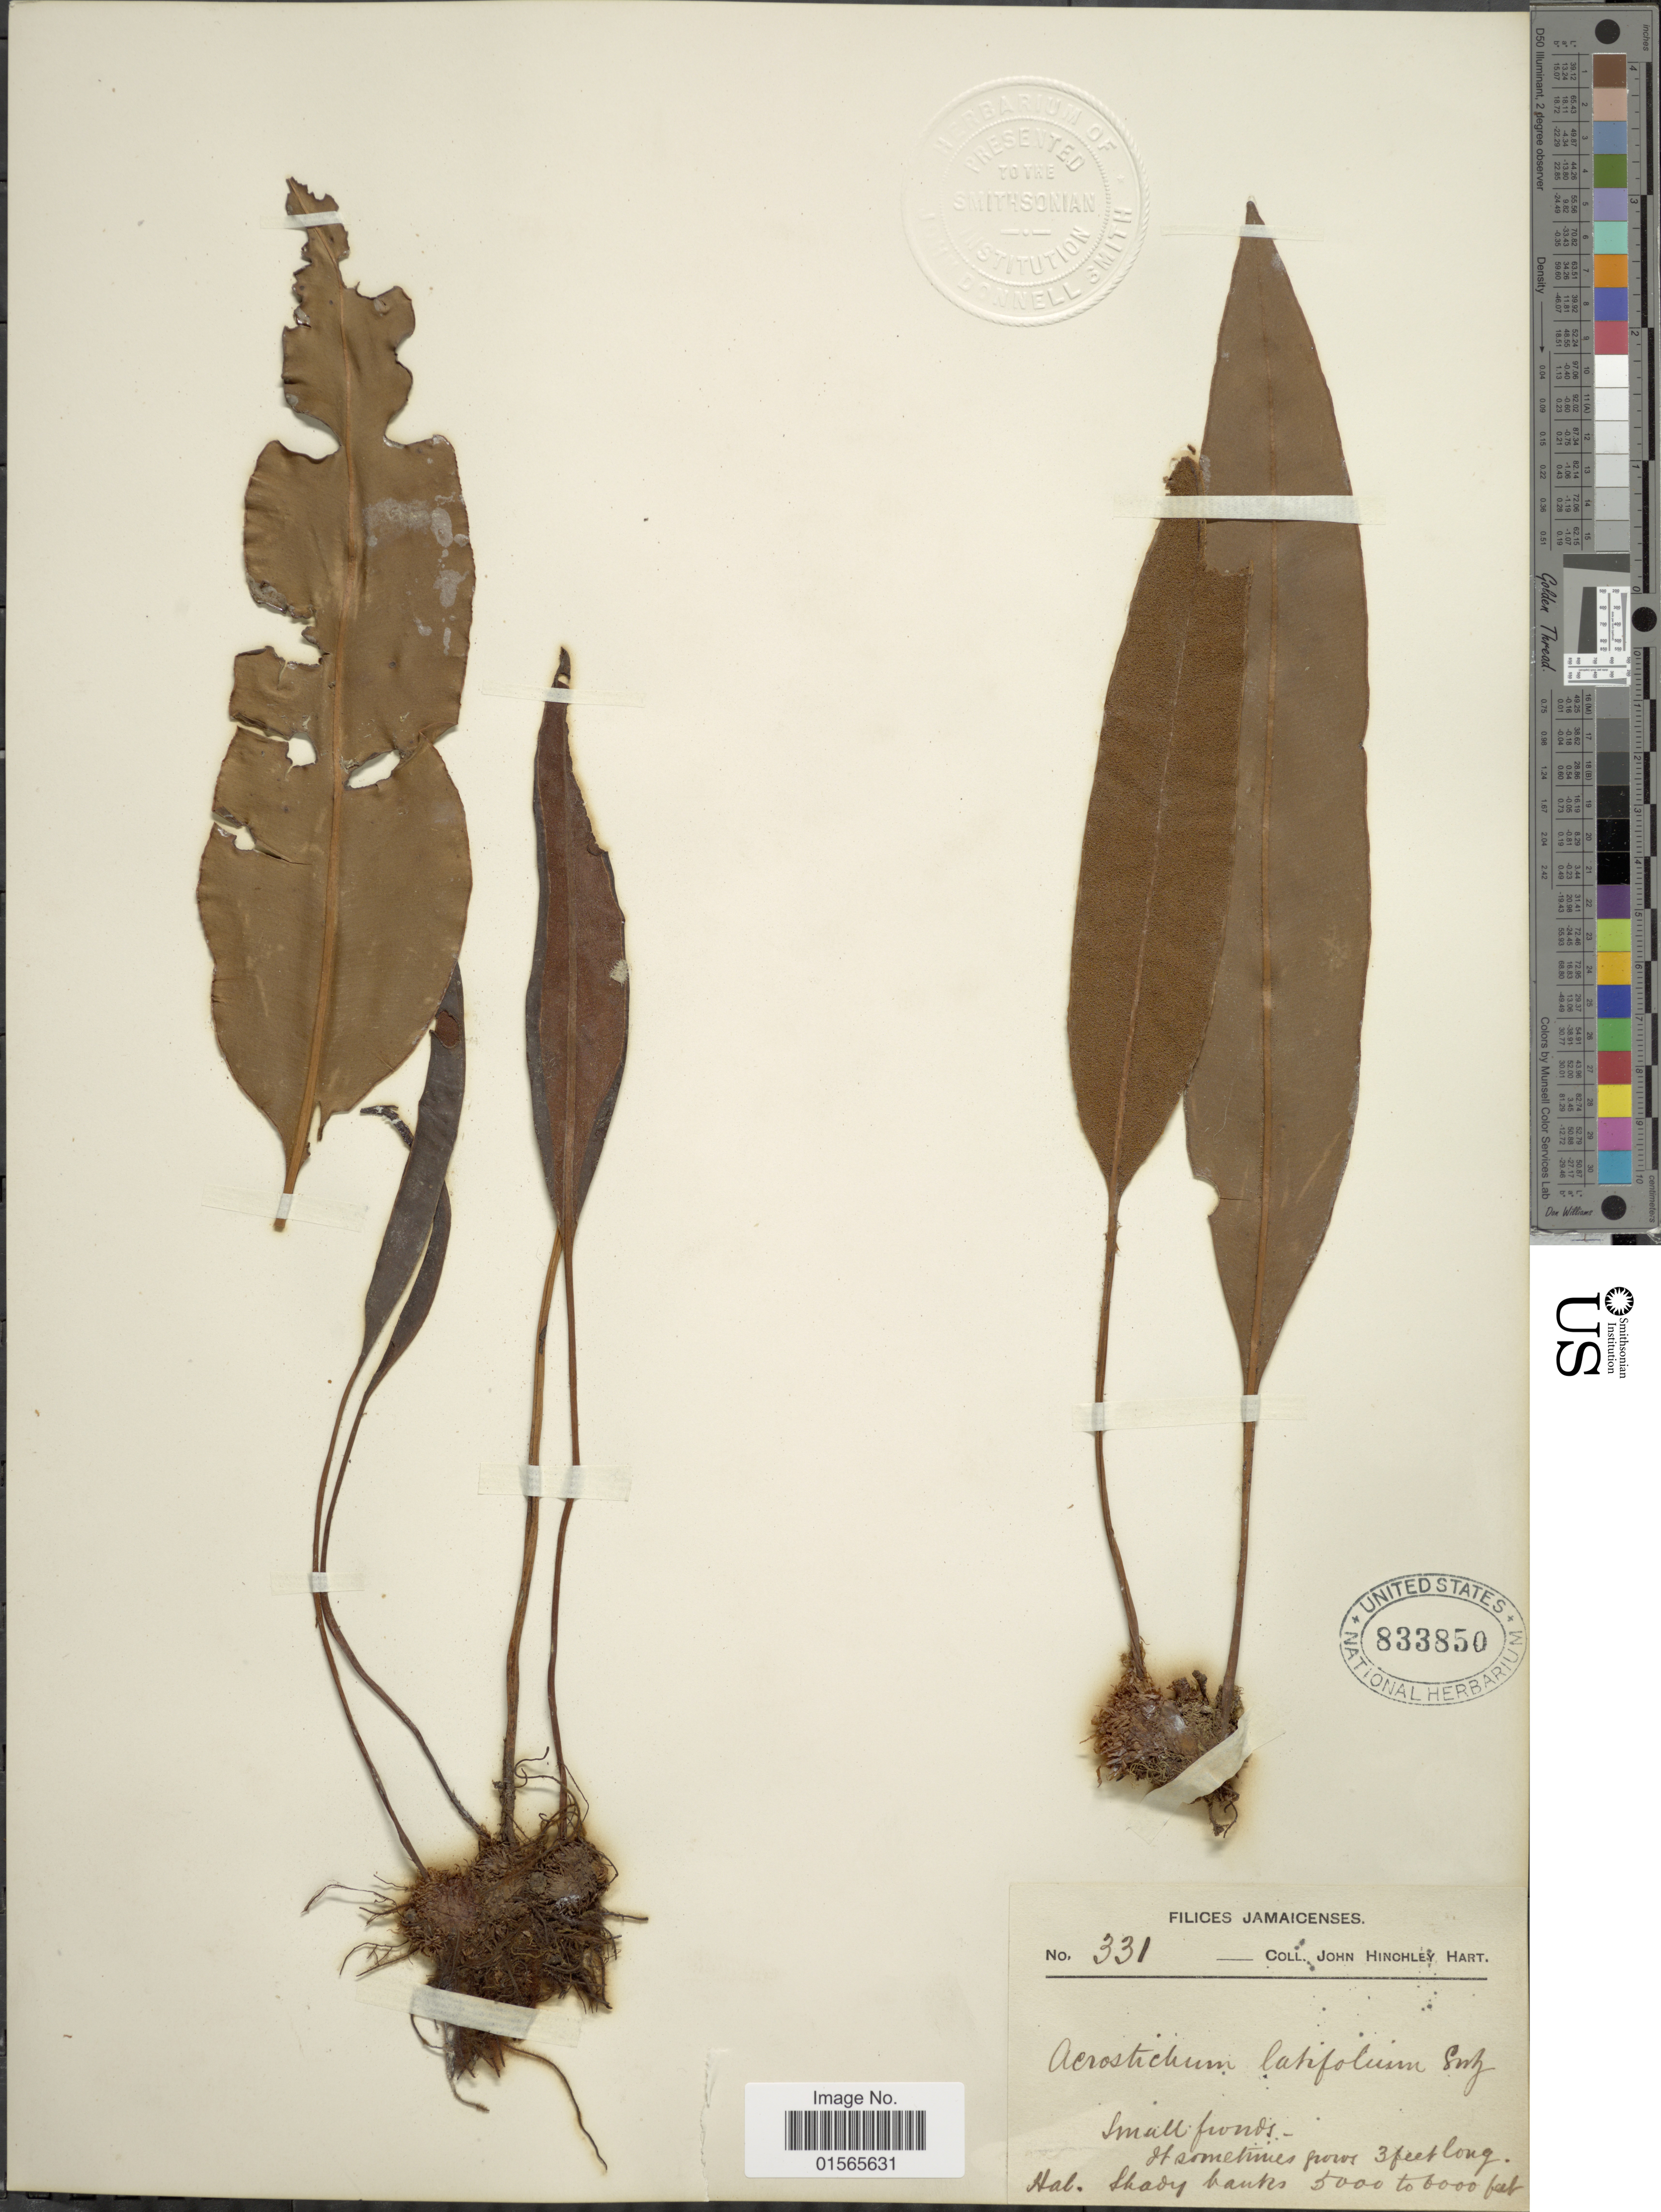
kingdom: Plantae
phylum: Tracheophyta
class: Polypodiopsida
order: Polypodiales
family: Dryopteridaceae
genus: Elaphoglossum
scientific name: Elaphoglossum latifolium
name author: (Sw.) J. Sm.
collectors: J. H. Hart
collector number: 331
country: Jamaica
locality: Shady banks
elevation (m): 1524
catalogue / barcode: US 833850